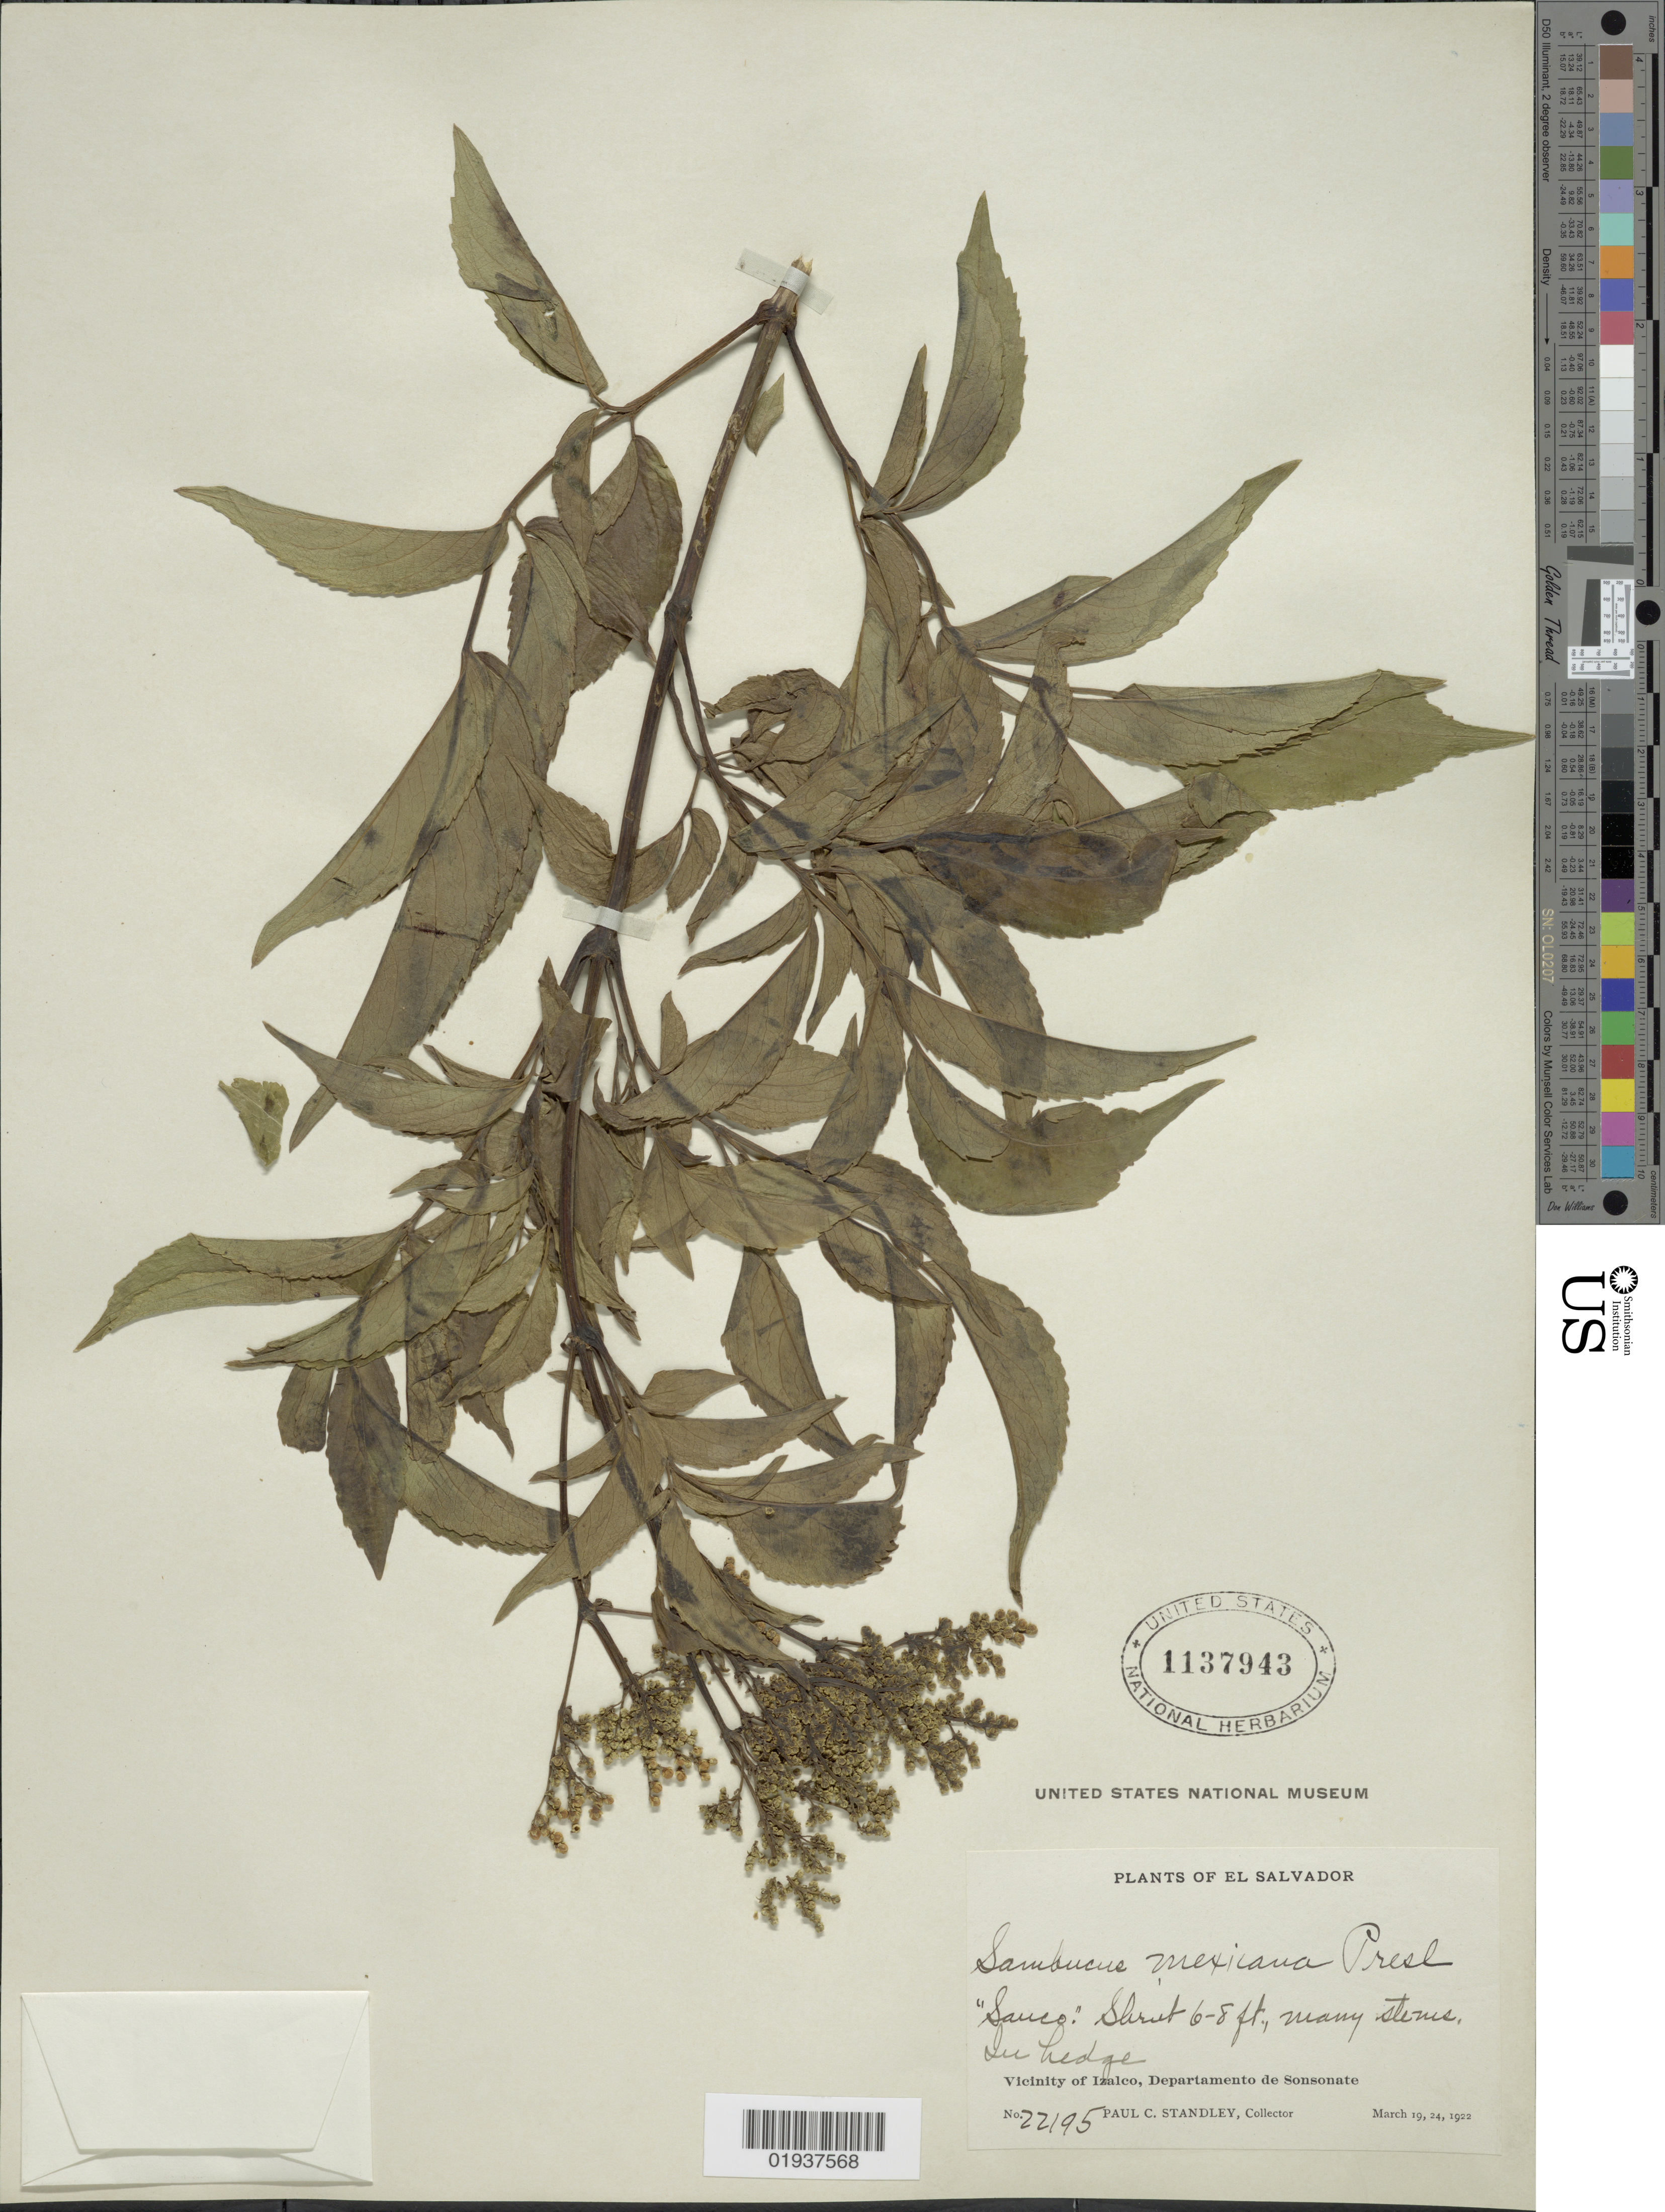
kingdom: Plantae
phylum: Tracheophyta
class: Magnoliopsida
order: Dipsacales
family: Viburnaceae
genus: Sambucus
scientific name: Sambucus mexicana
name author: C. Presl ex DC.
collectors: P. C. Standley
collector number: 22195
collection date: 1922-03-19/1922-03-24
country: El Salvador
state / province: Sonsonate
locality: Vicinity of Izalco, Departamento de Sonsonate.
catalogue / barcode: US 1137943